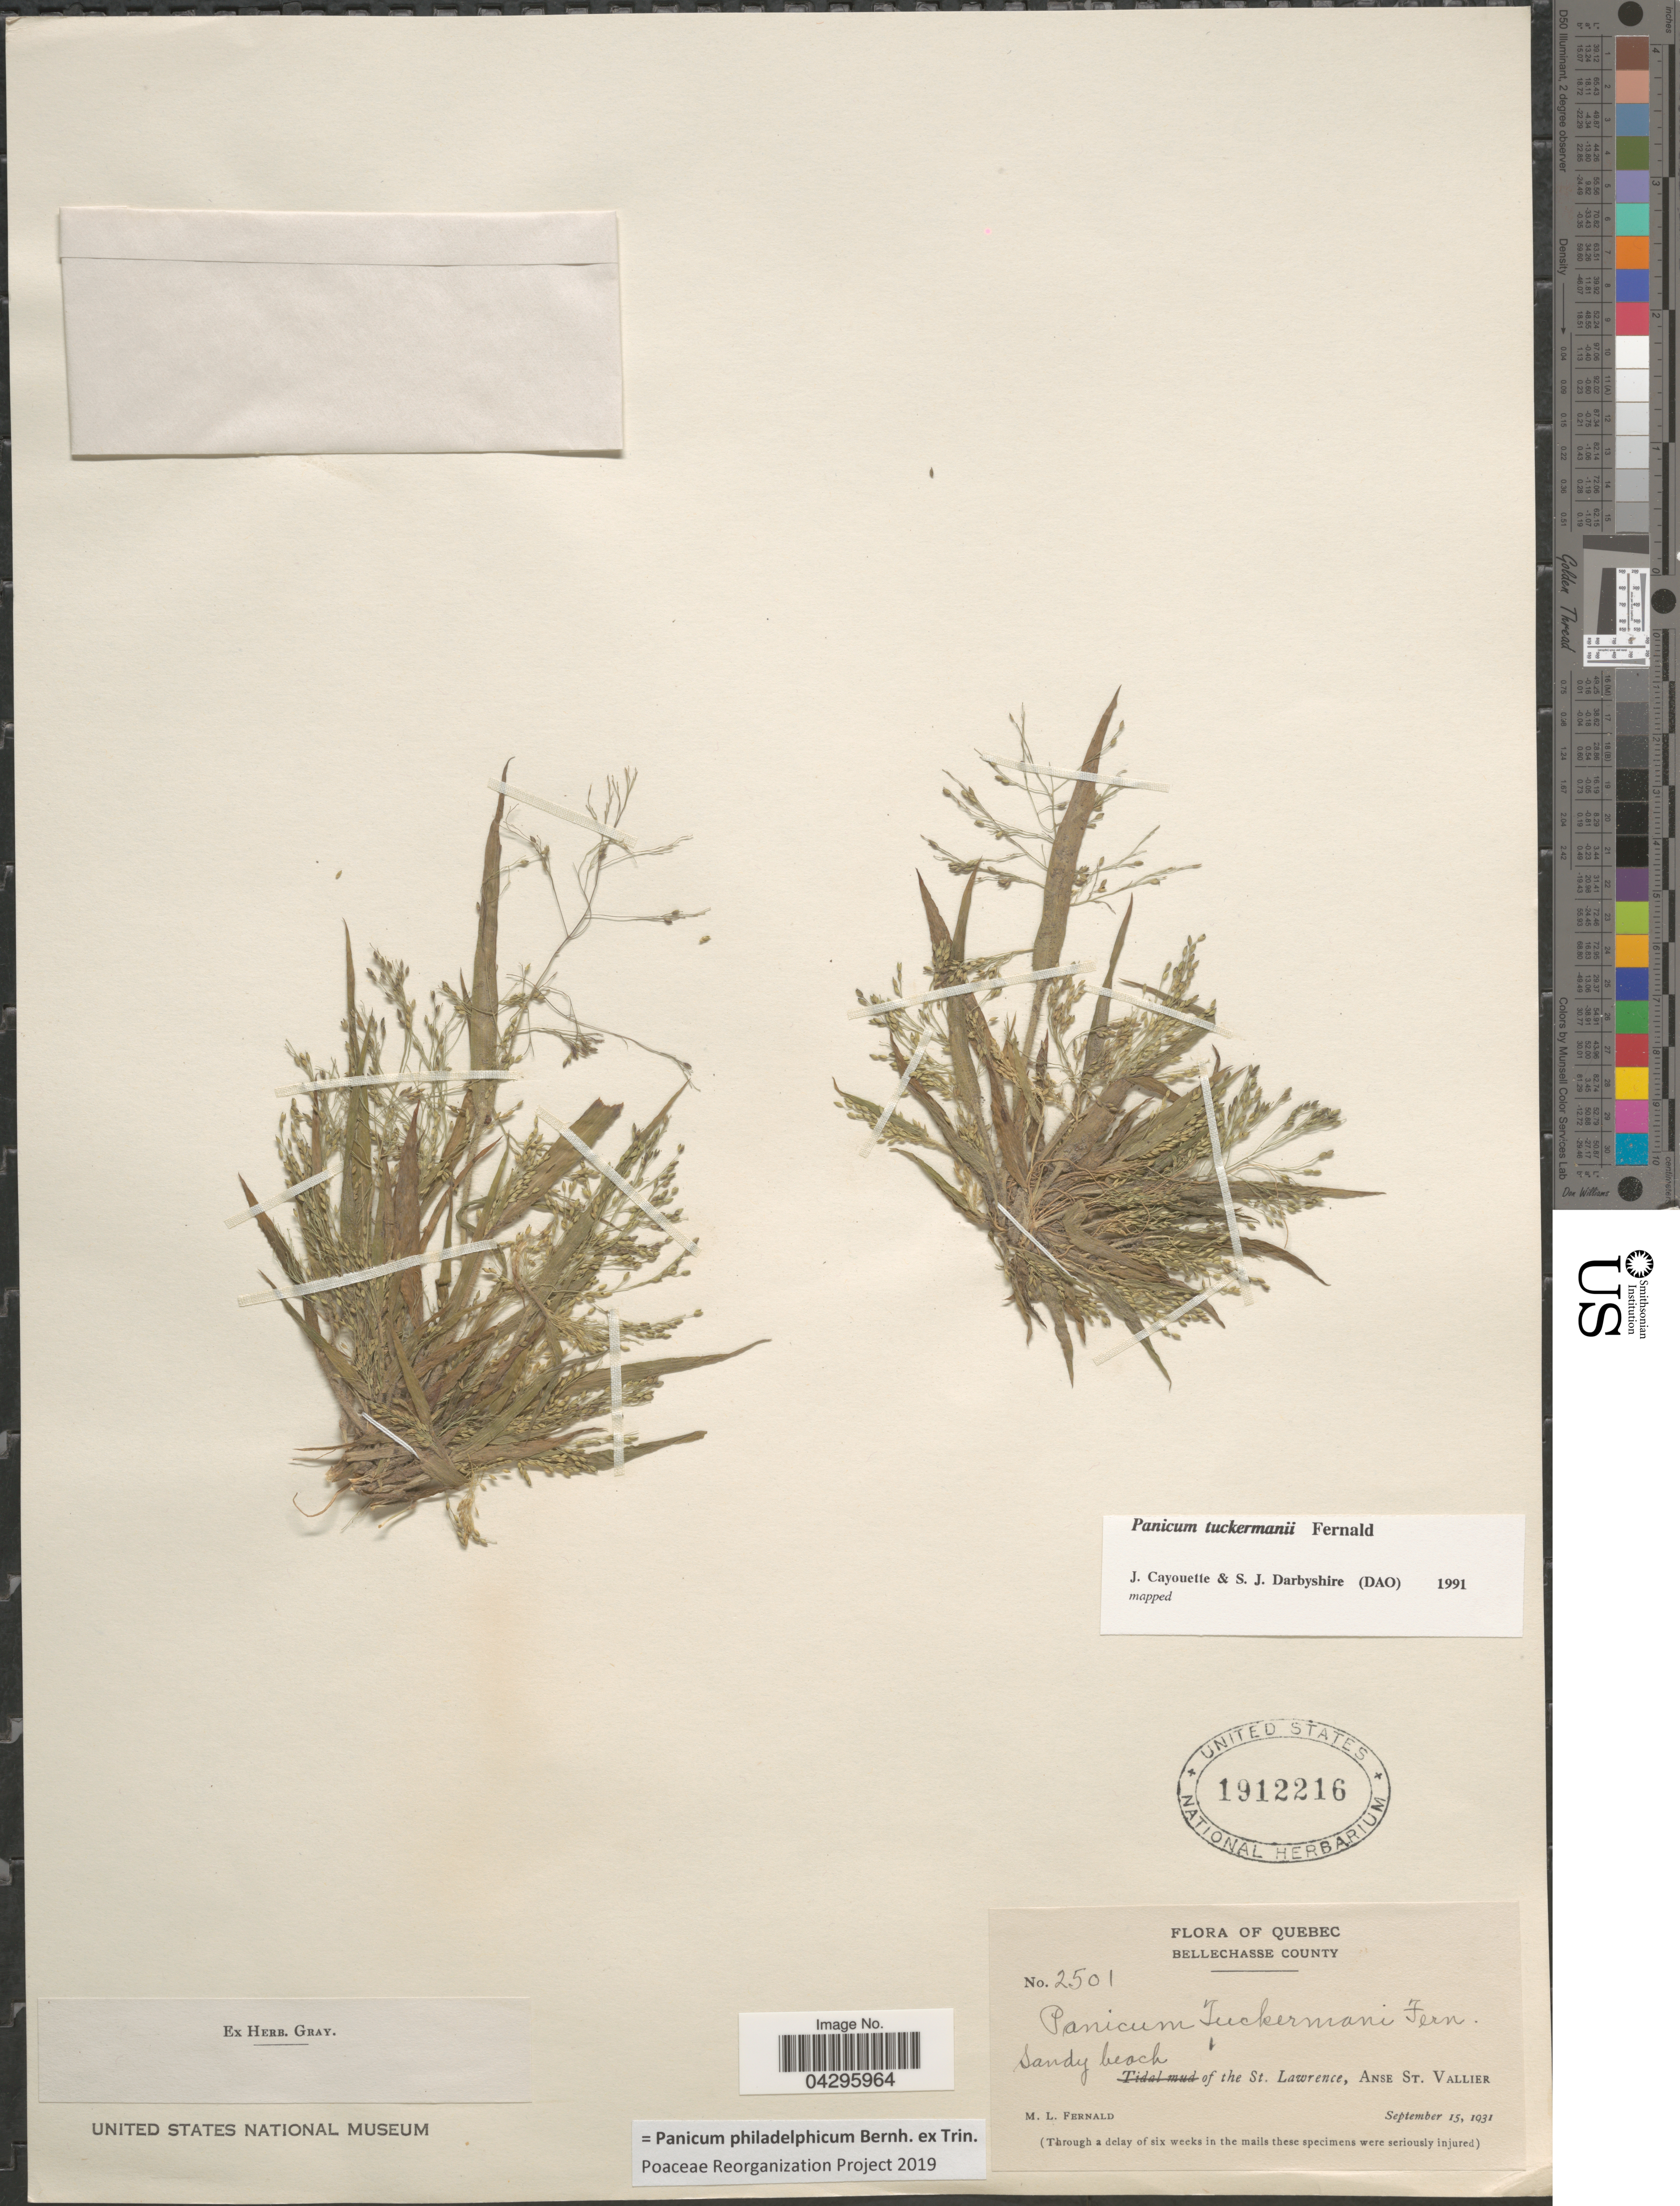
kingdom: Plantae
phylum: Tracheophyta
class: Liliopsida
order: Poales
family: Poaceae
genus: Panicum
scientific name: Panicum philadelphicum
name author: Bernh. ex Trin.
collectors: M. L. Fernald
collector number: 2501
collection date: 1931-09-15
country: Canada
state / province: Quebec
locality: Bellechasse County. Sandy beach of the St. Lawrence, Anse St. Vallier.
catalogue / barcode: US 1912216